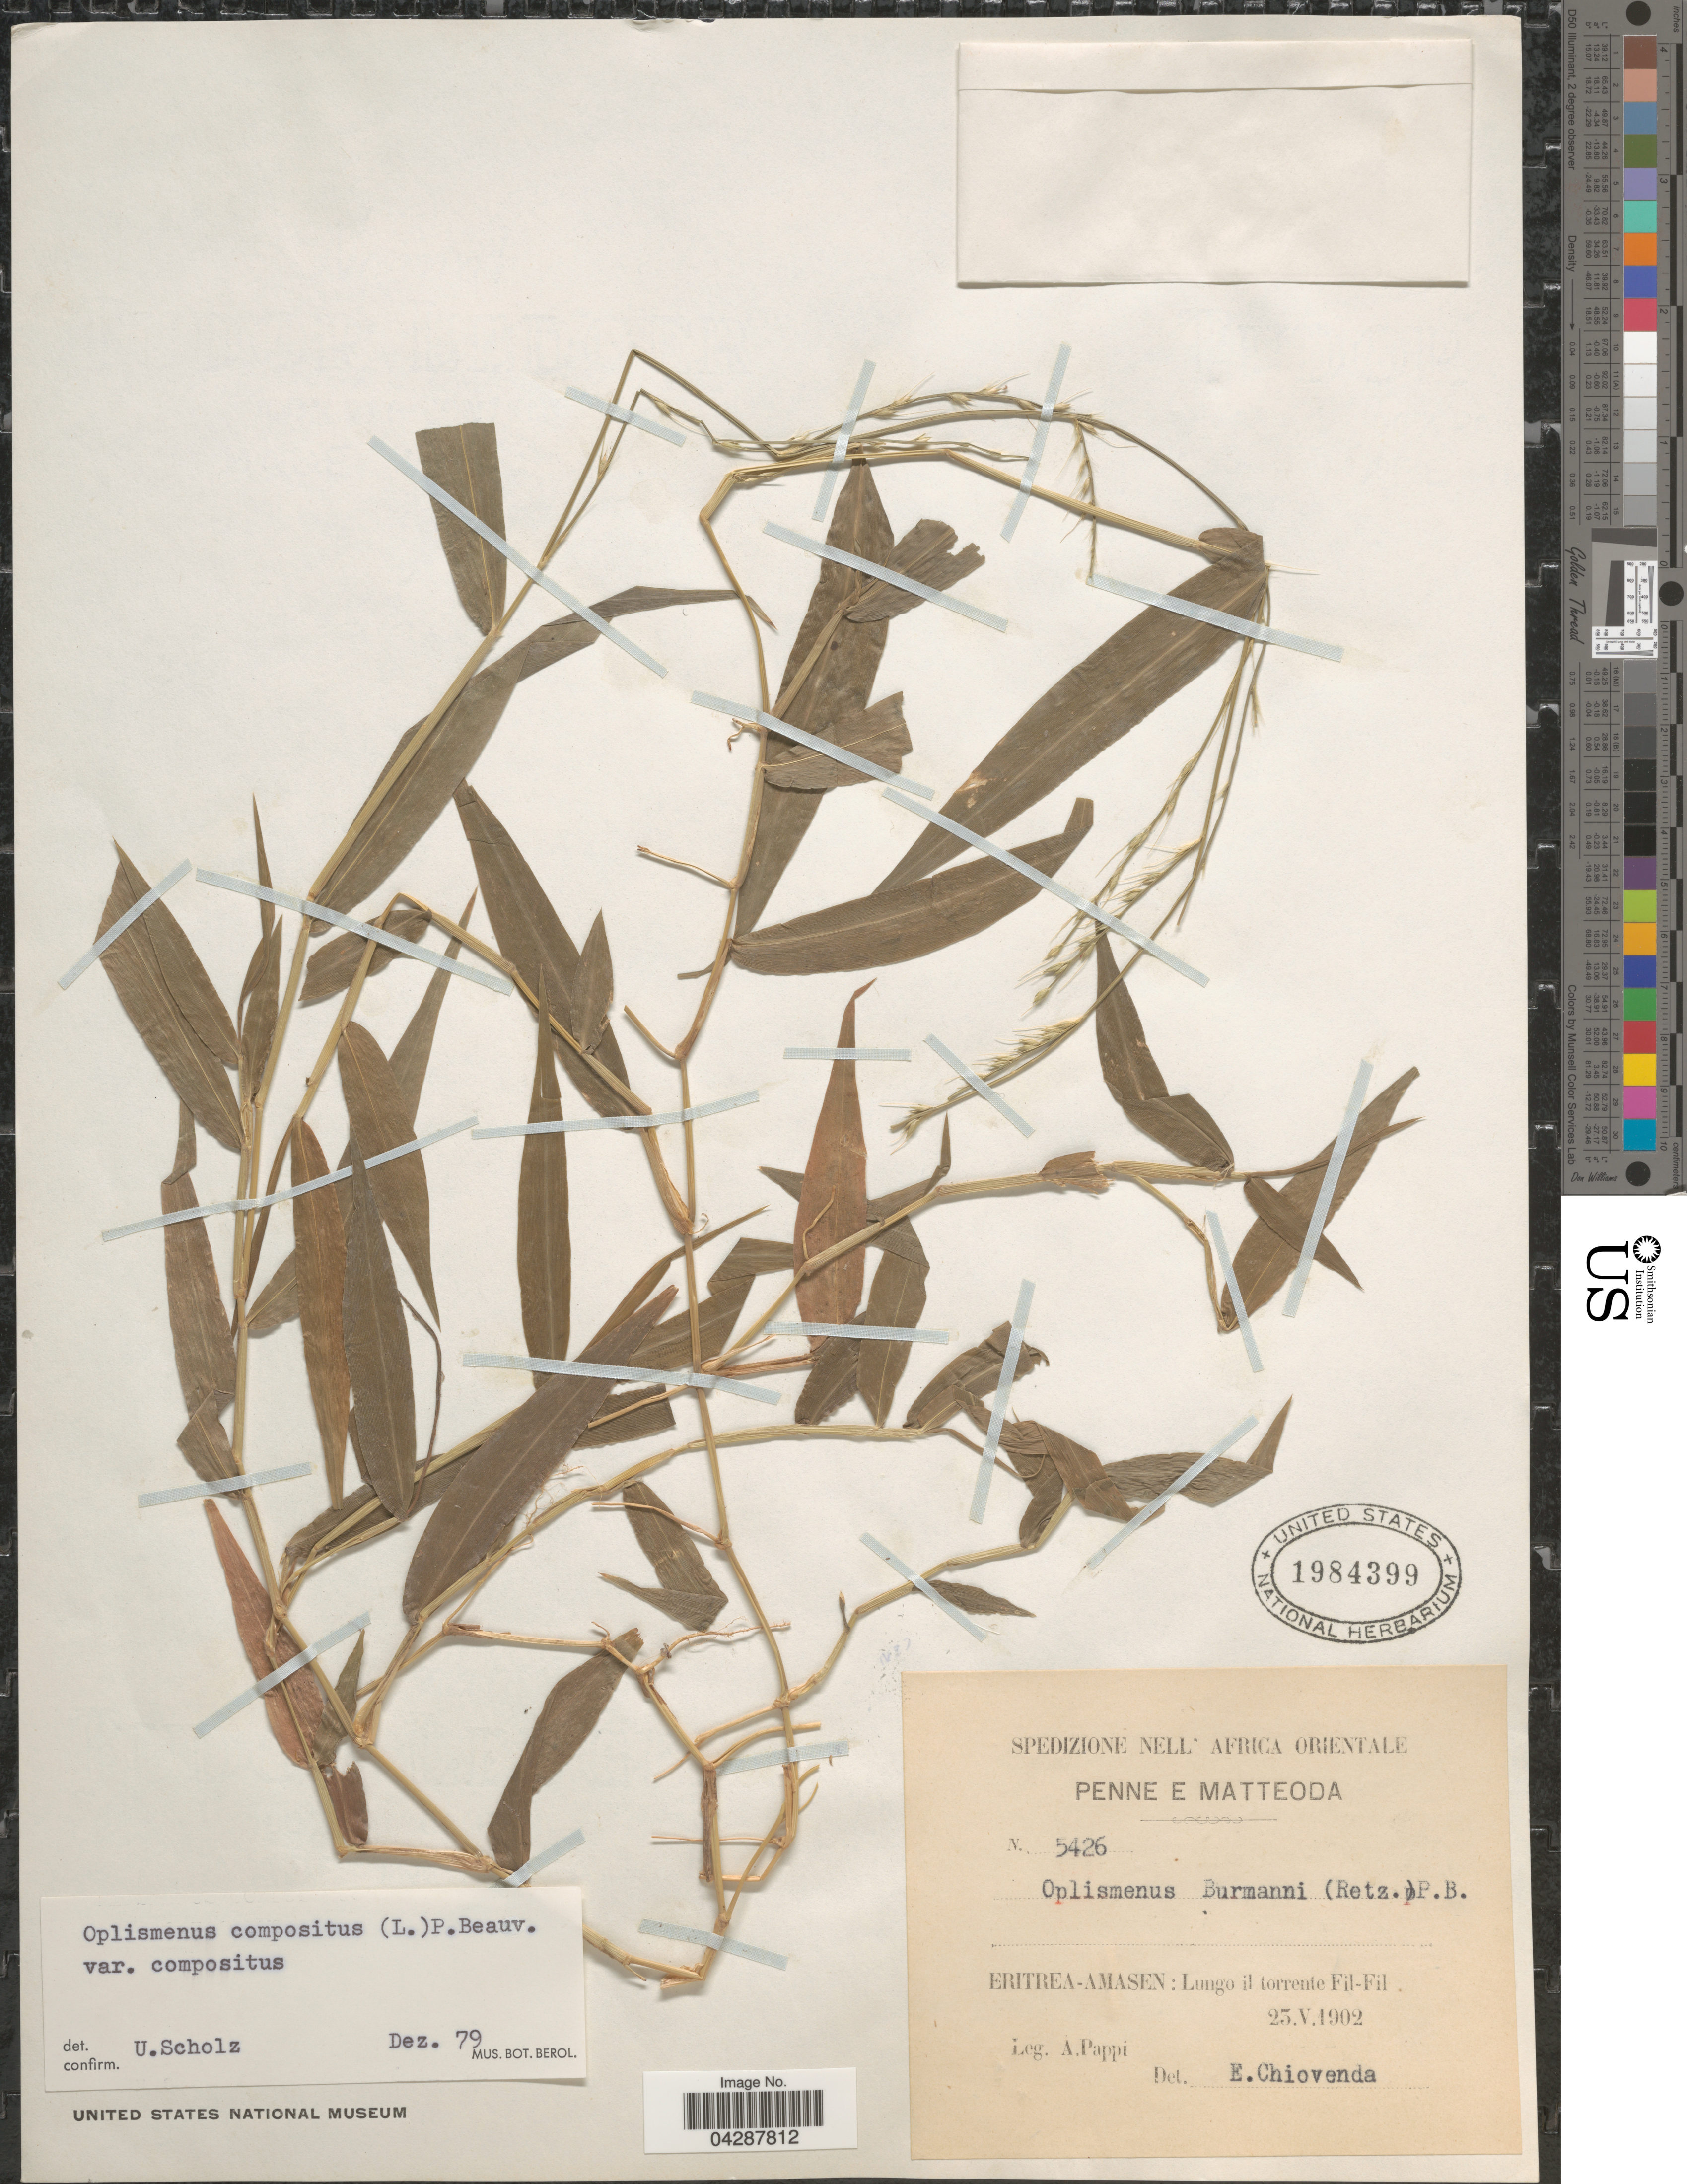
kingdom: Plantae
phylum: Tracheophyta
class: Liliopsida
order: Poales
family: Poaceae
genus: Oplismenus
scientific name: Oplismenus compositus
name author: (L.) P. Beauv.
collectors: A. Pappi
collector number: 5426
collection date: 1902-05-25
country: Eritrea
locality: Africa Orientale. Eritrea-Amasen: Lungo il torrente Fil-Fil.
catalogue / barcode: US 1984399